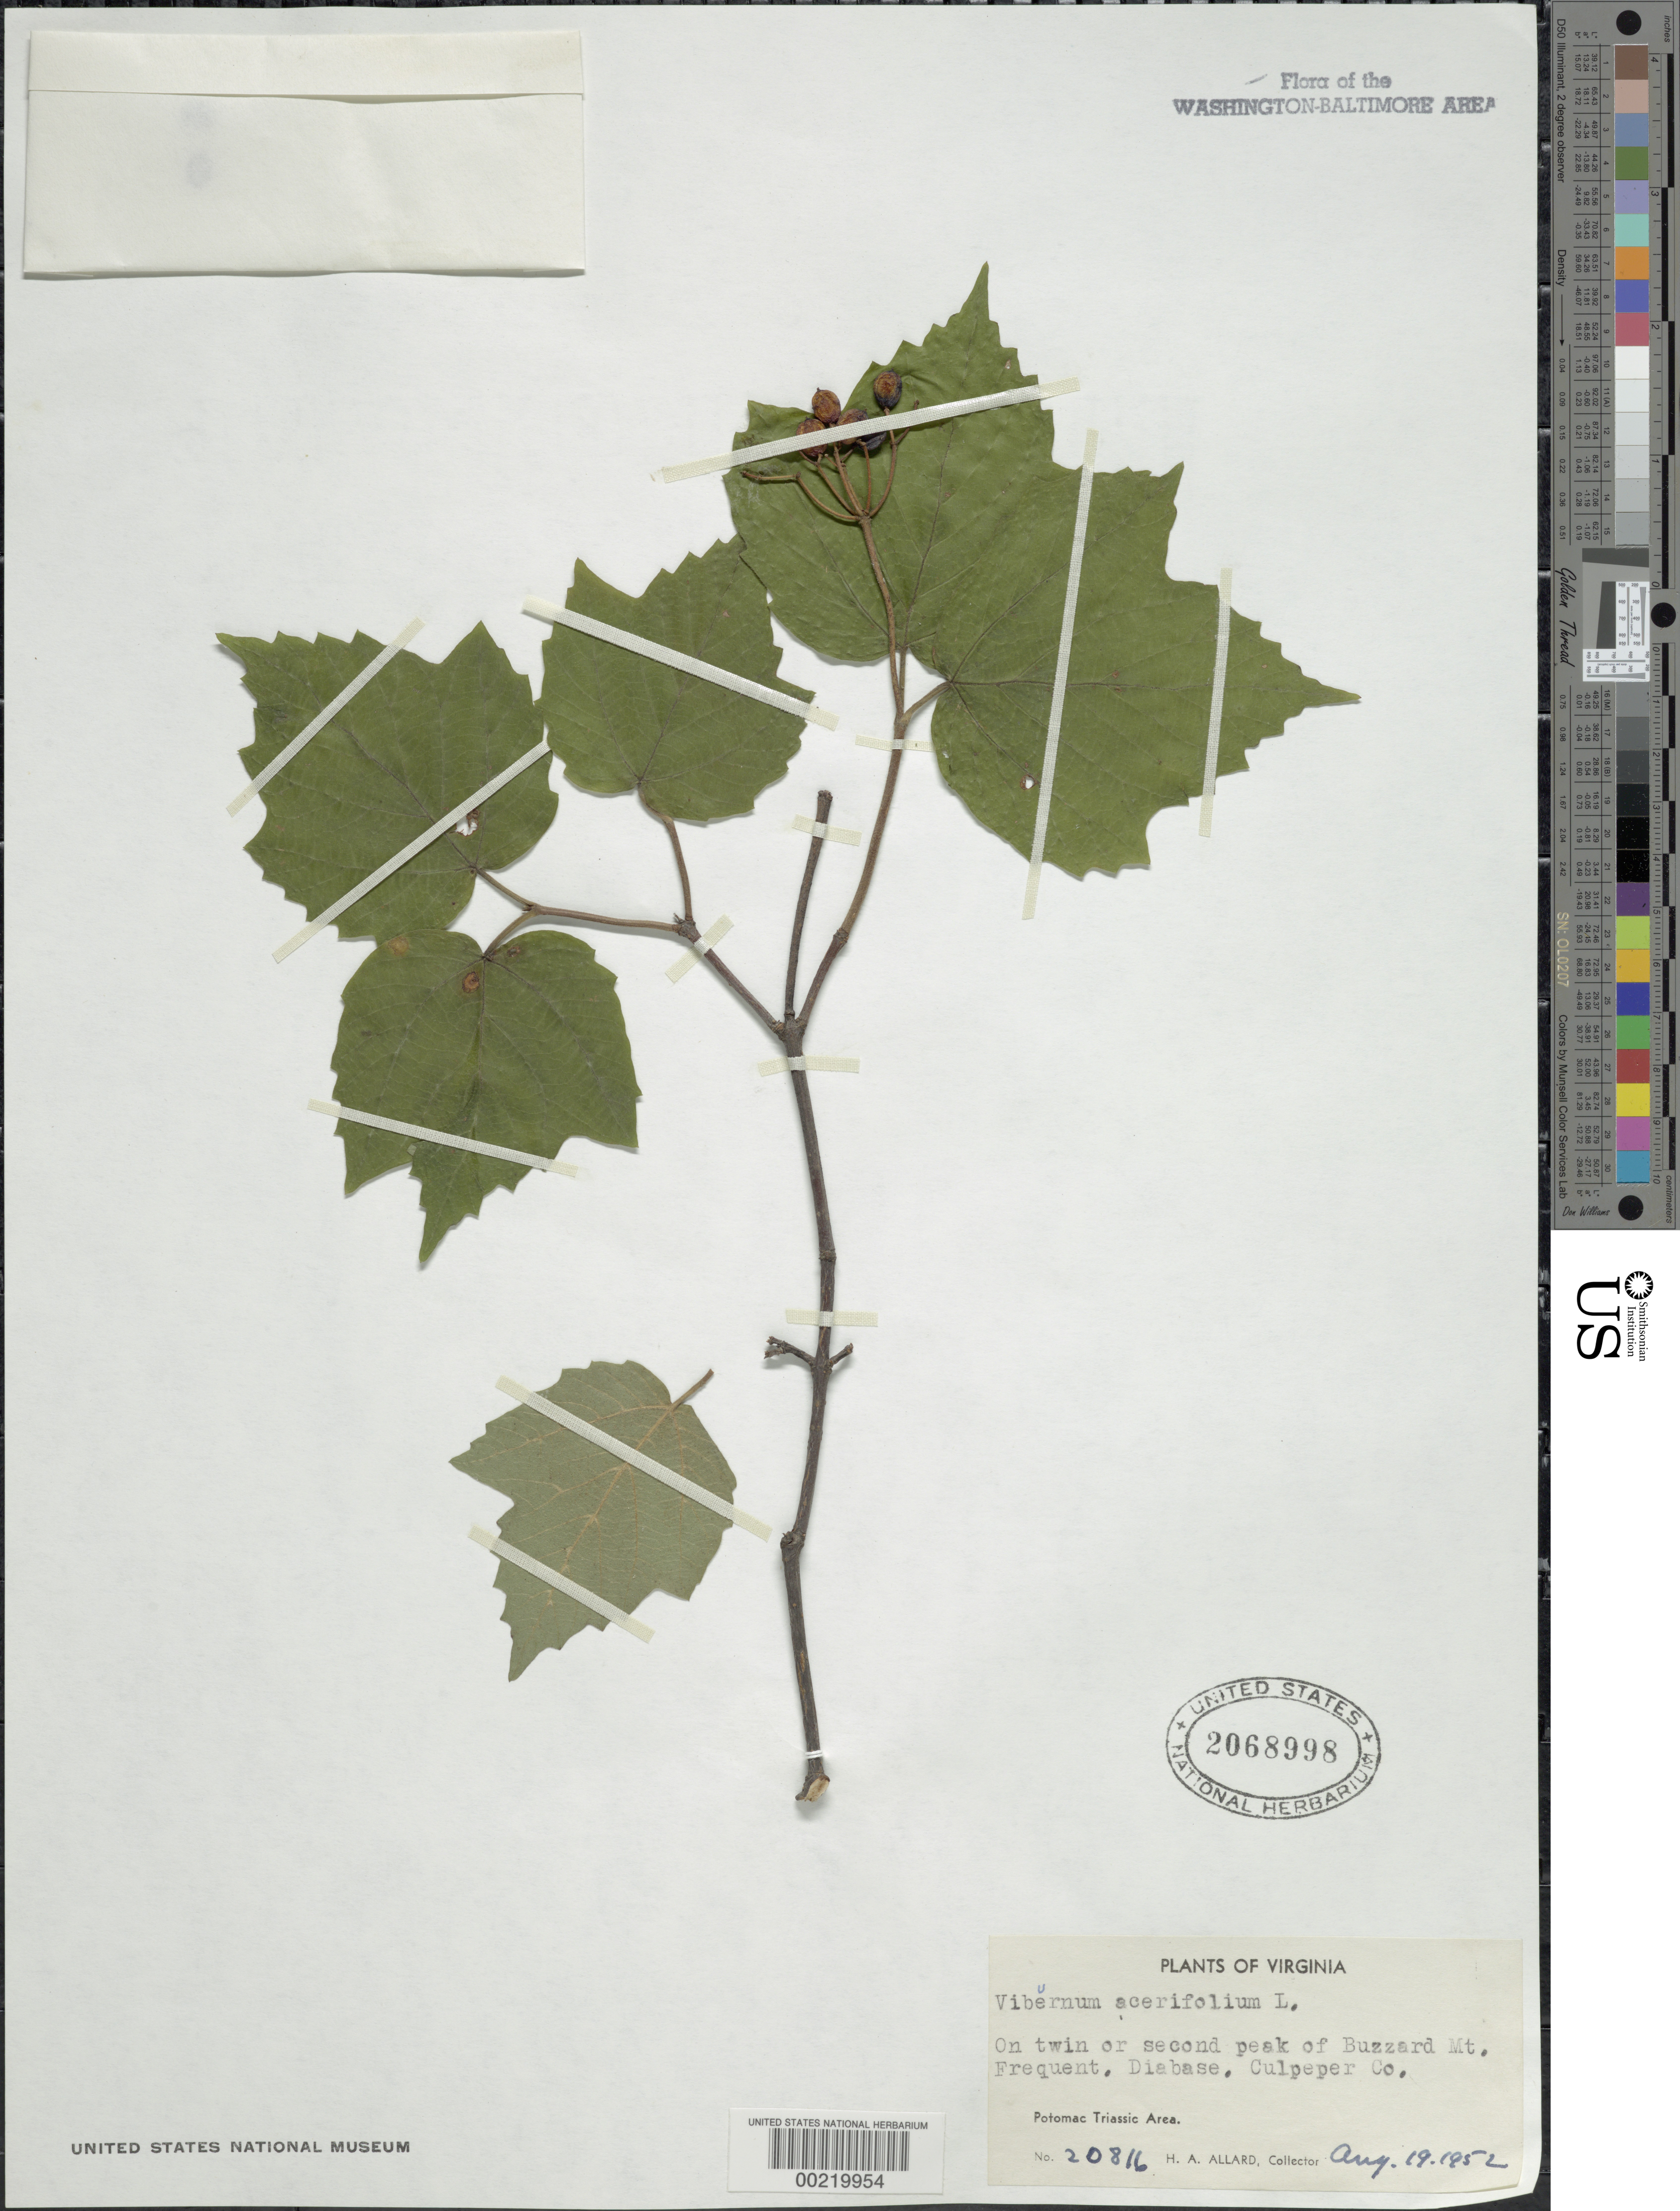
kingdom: Plantae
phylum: Tracheophyta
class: Magnoliopsida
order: Dipsacales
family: Viburnaceae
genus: Viburnum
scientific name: Viburnum acerifolium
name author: L.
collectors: H. A. Allard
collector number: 20816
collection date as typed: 19 Aug 1952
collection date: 1952-08-19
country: United States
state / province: Virginia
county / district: Culpeper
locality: Buzzard Mt.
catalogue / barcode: US 2068998